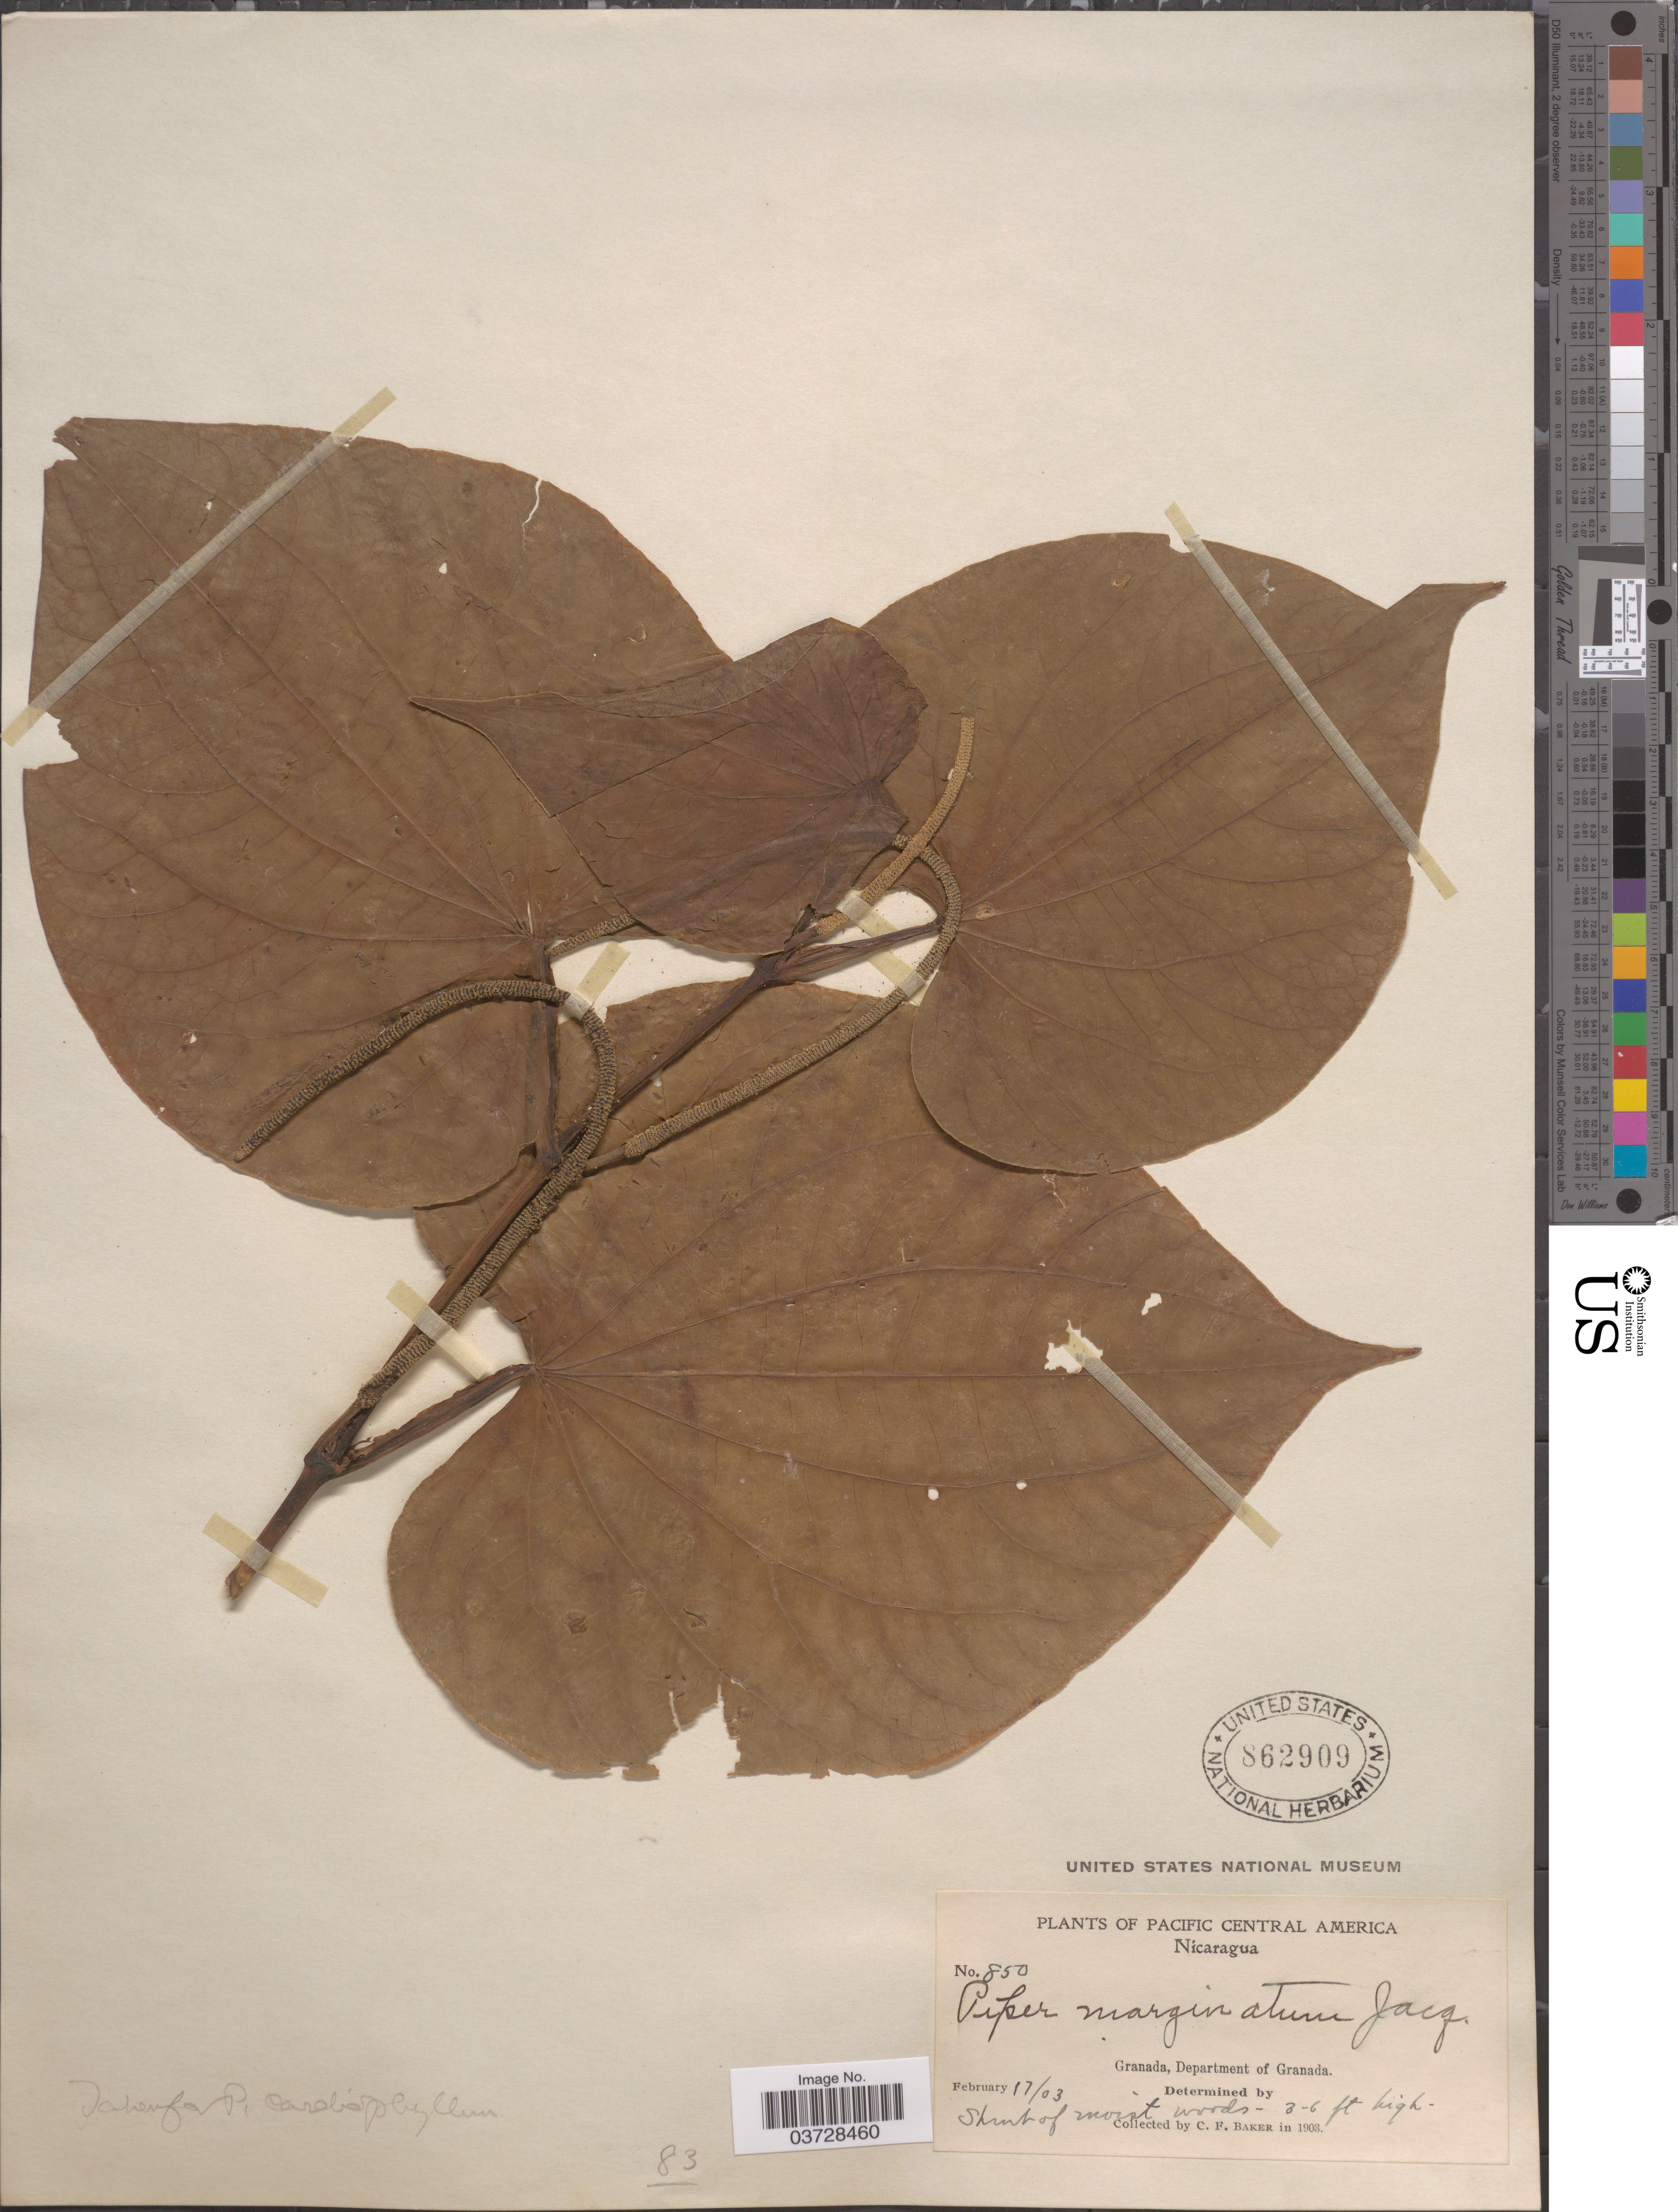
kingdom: Plantae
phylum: Tracheophyta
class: Magnoliopsida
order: Piperales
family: Piperaceae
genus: Piper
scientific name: Piper populifolium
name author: Kunth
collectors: C. F. Baker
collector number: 850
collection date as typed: Transcribed d/m/y: 17/2/3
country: Nicaragua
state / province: Granada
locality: Department of Granada.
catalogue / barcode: US 862909